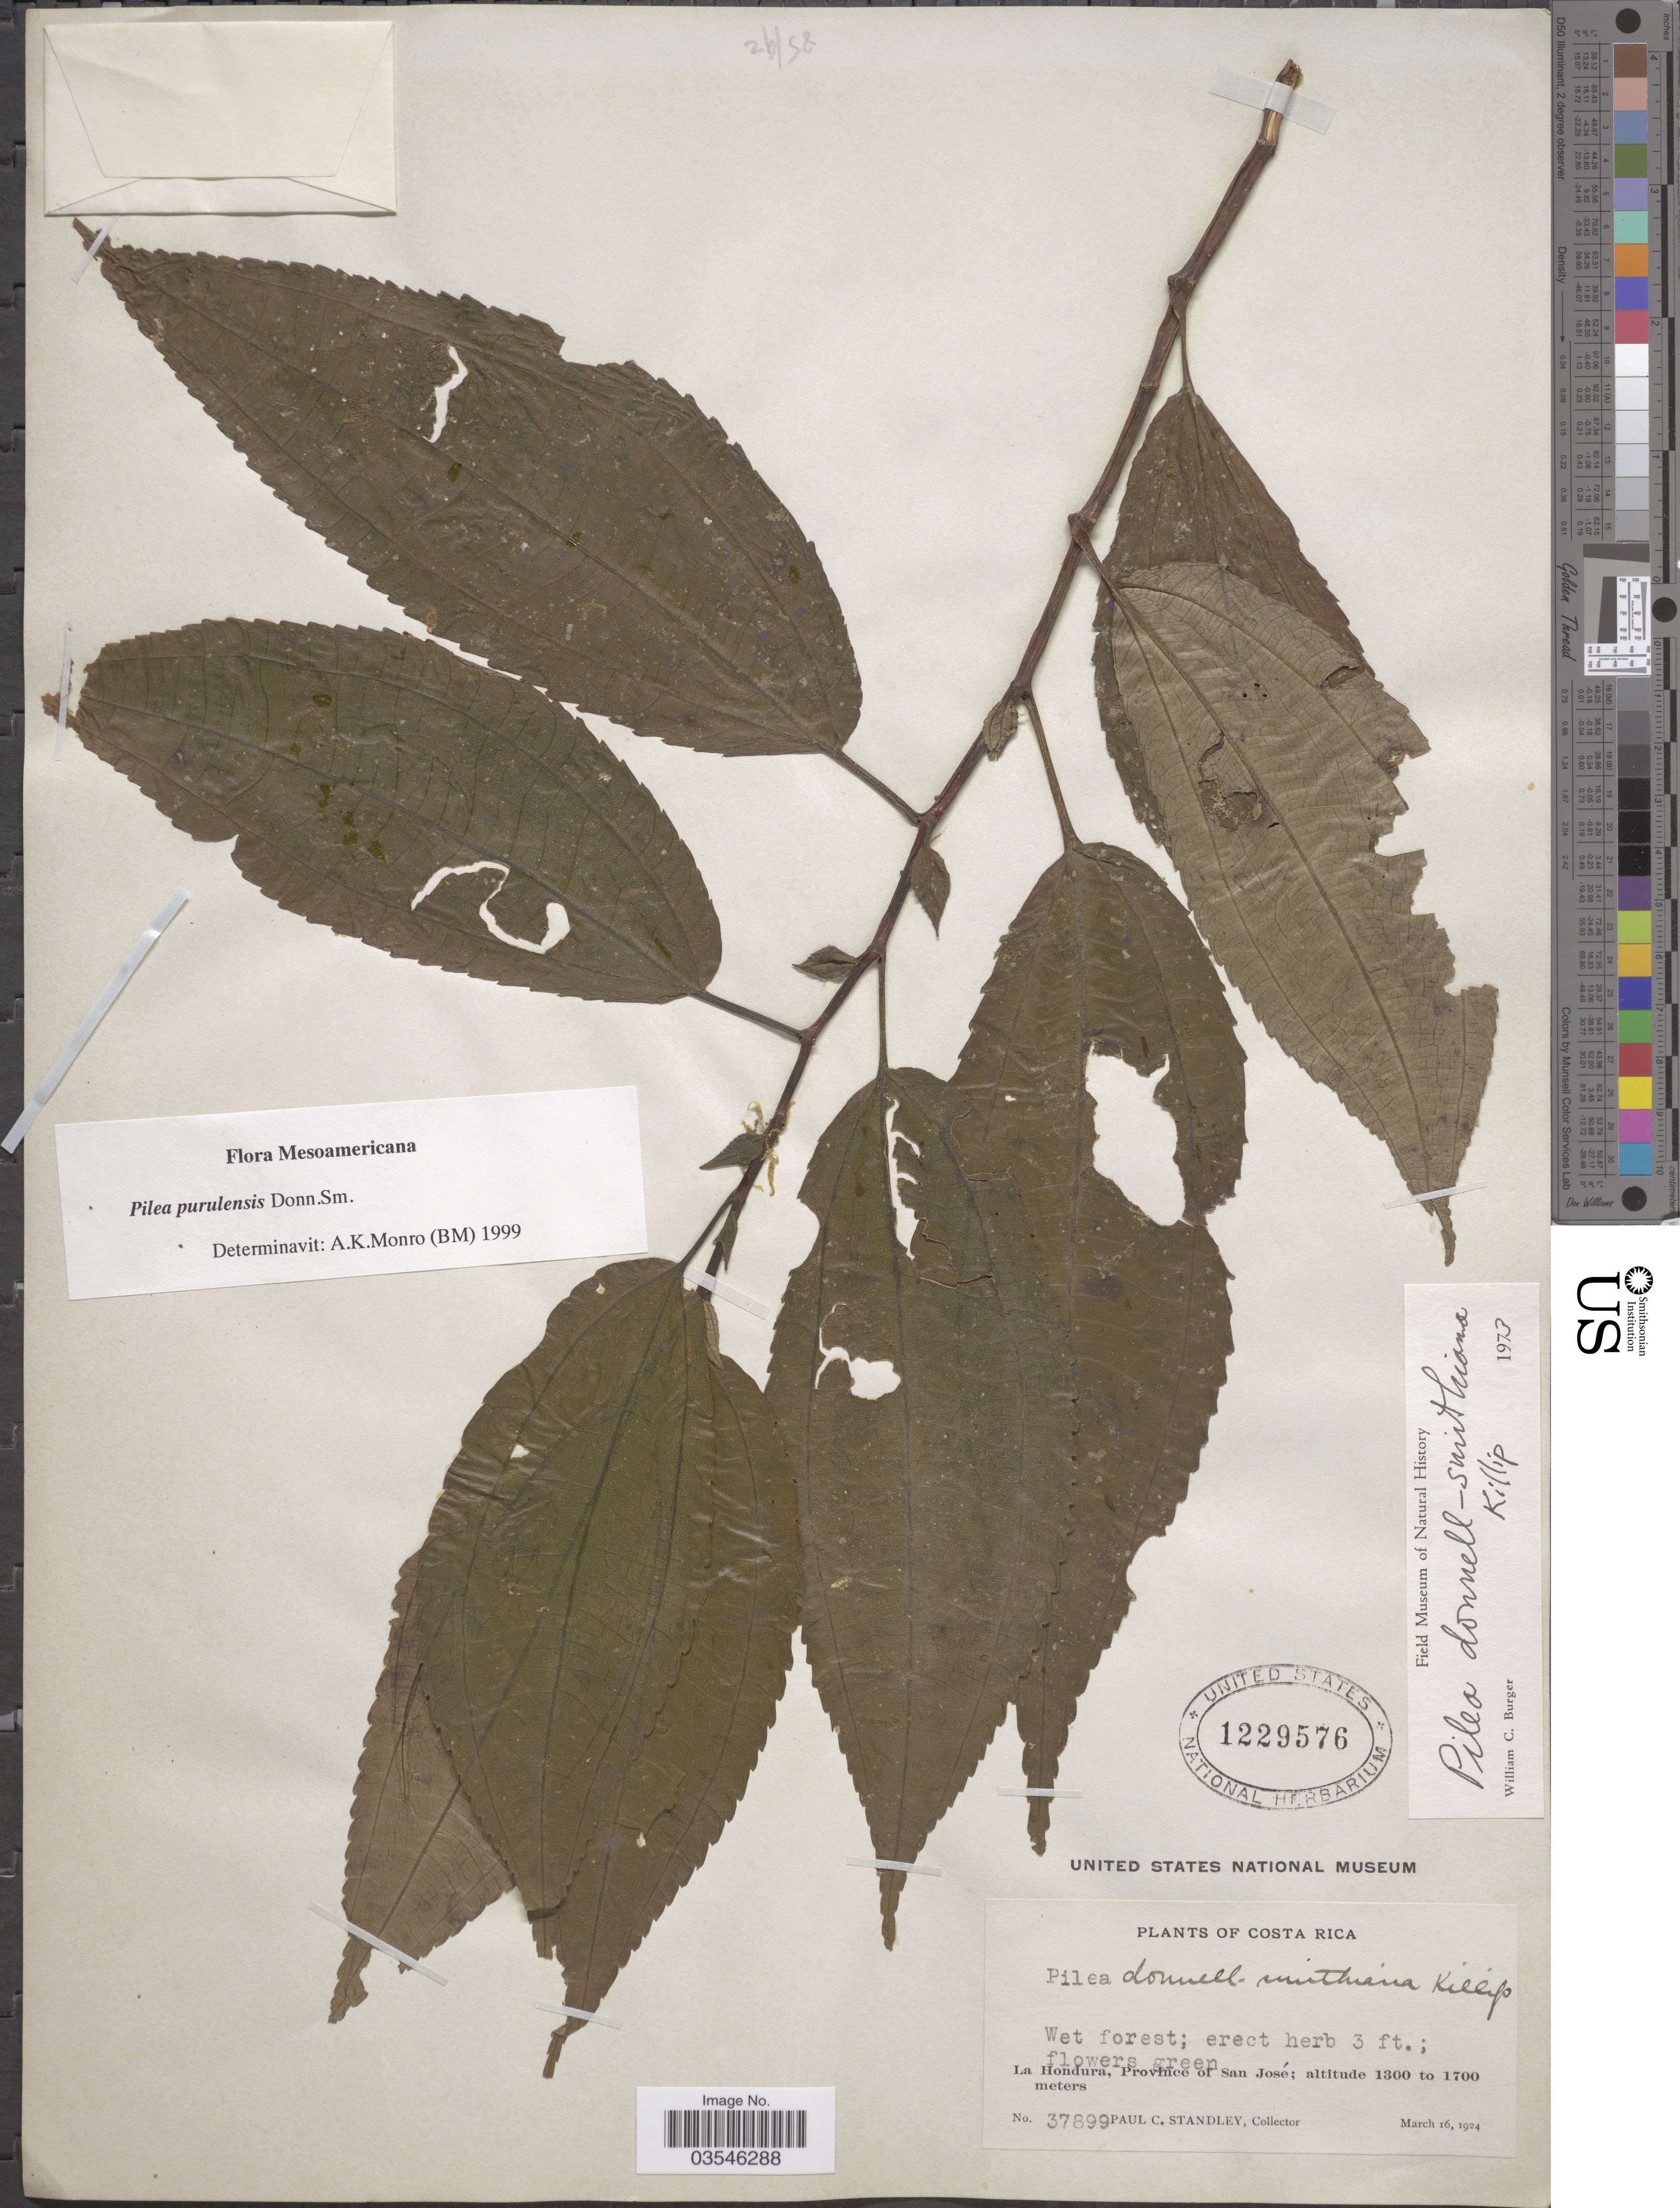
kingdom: Plantae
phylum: Tracheophyta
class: Magnoliopsida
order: Rosales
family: Urticaceae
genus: Pilea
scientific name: Pilea purulensis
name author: Donn. Sm.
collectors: P. C. Standley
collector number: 37899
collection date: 1924-03-16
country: Costa Rica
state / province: San José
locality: La Hondura, Province of San José.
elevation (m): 1300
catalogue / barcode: US 1229576